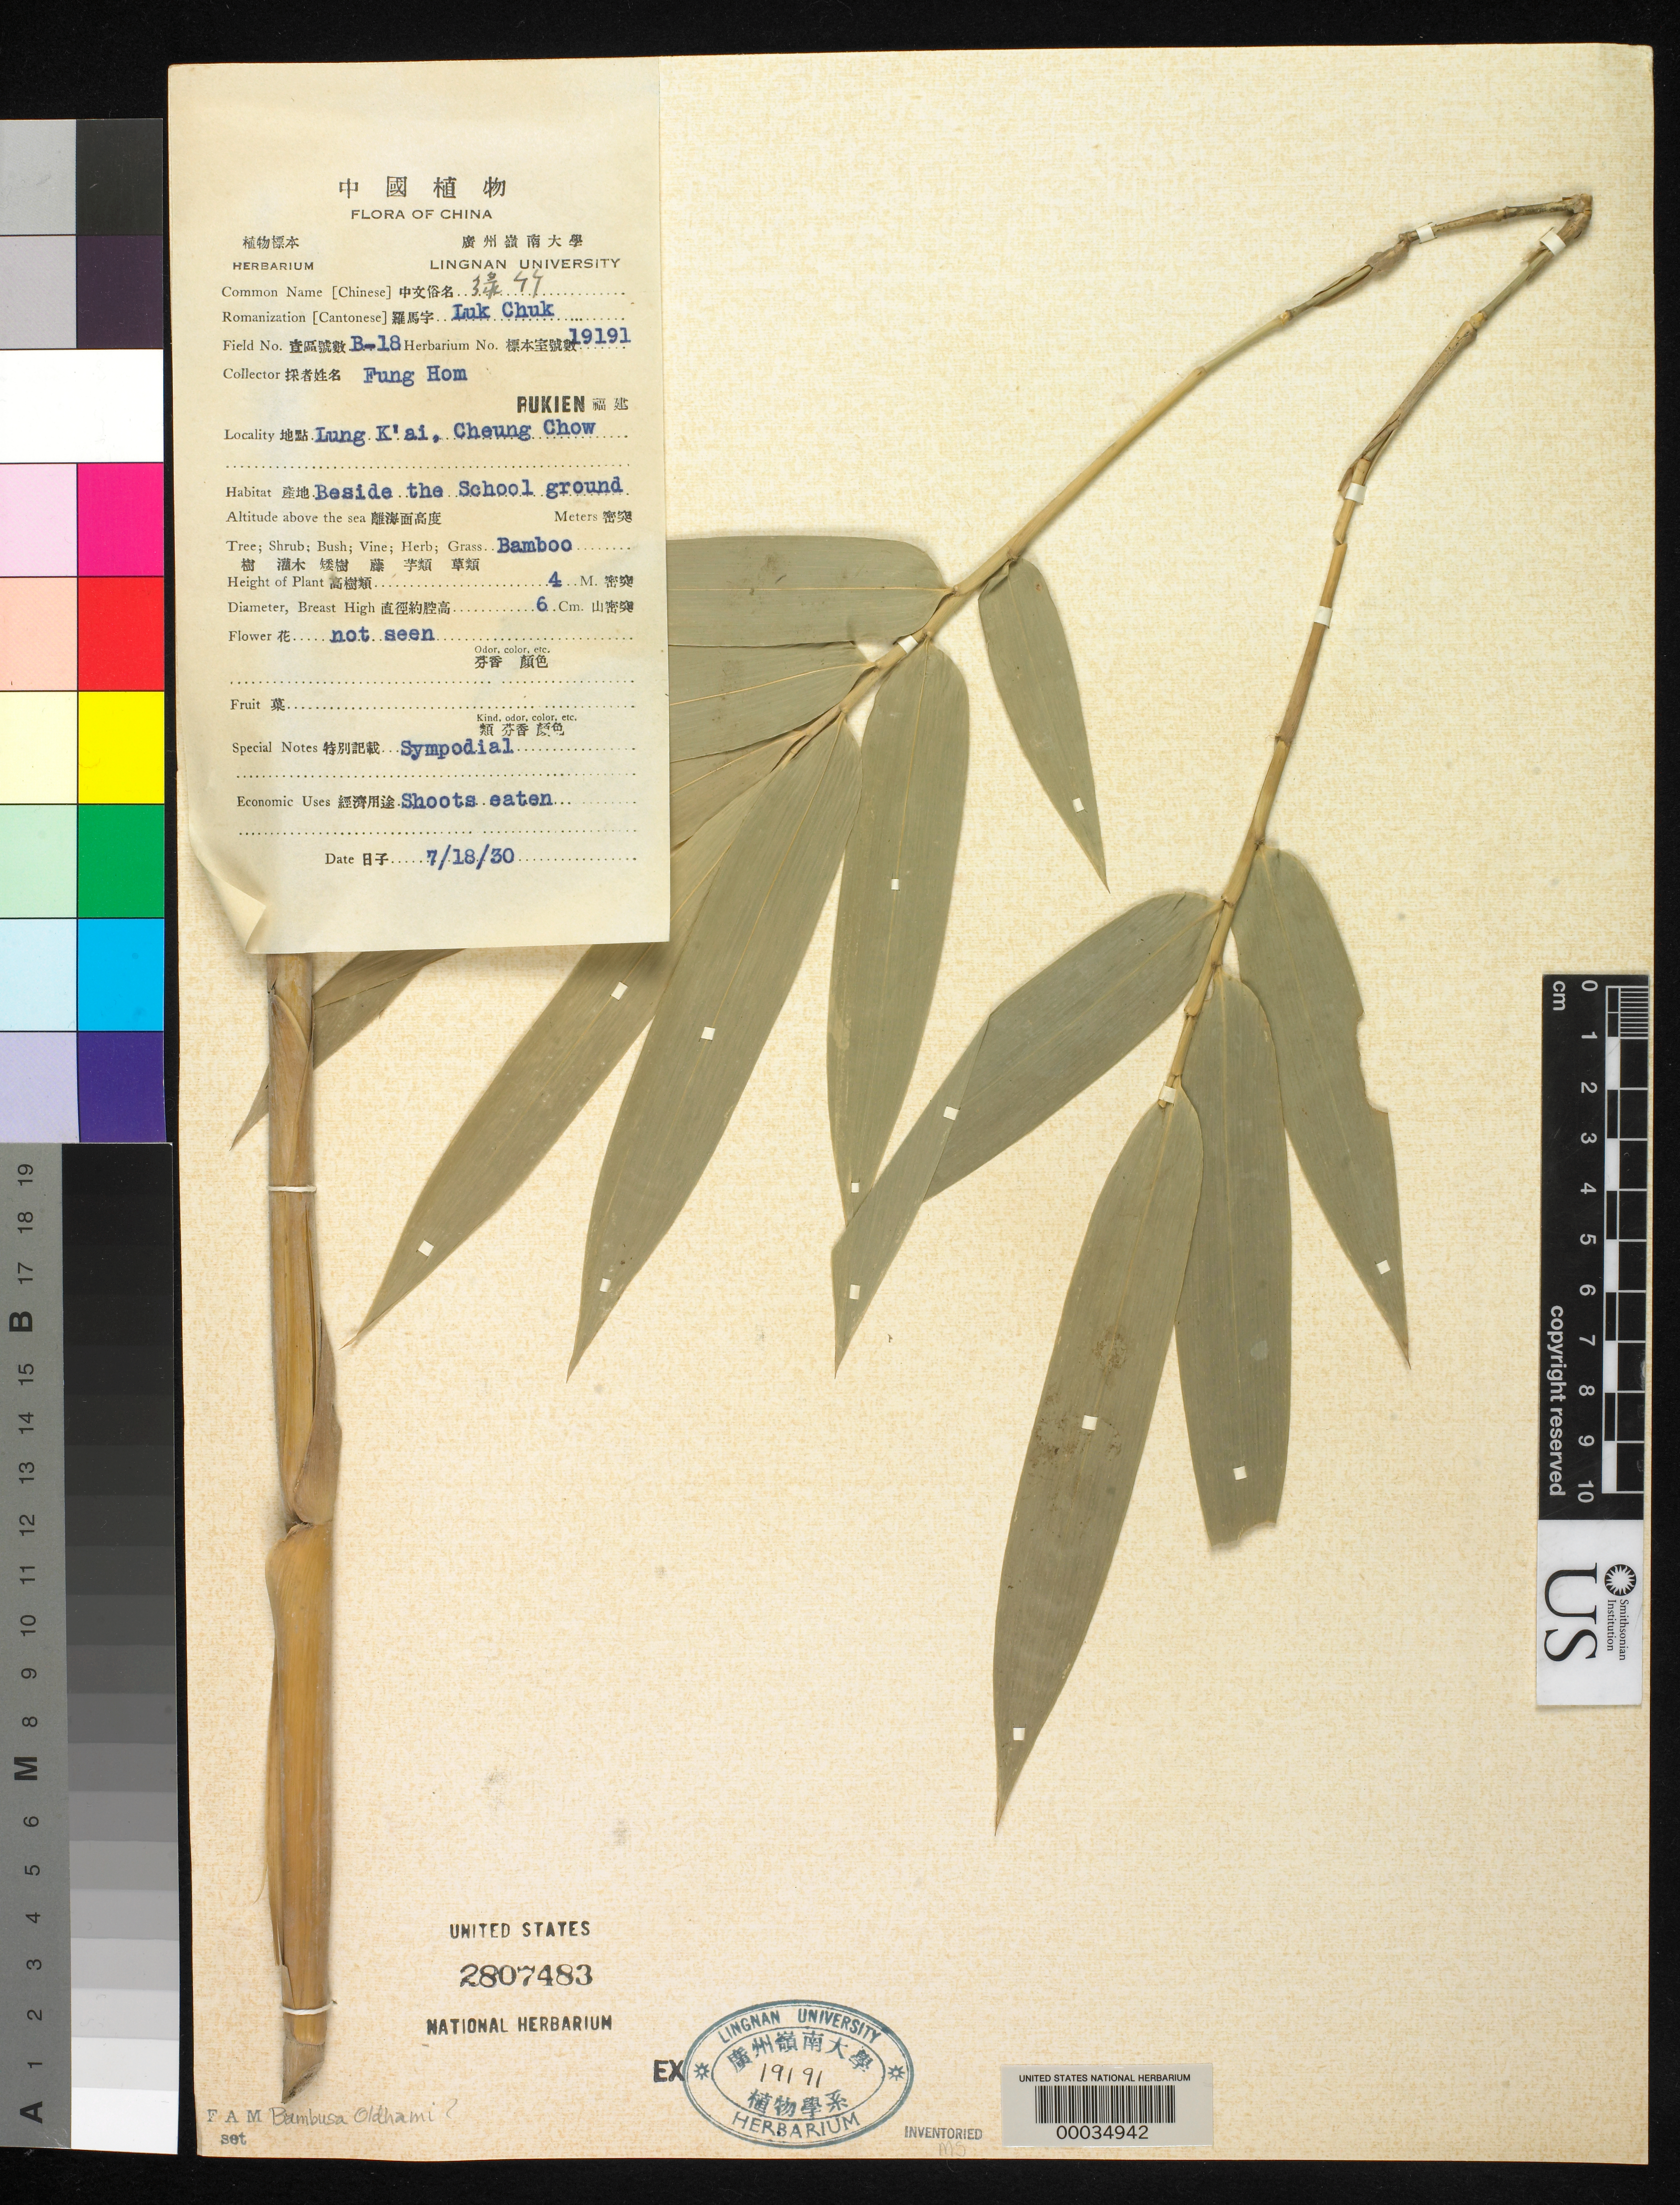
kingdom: Plantae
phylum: Tracheophyta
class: Liliopsida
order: Poales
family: Poaceae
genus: Bambusa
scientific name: Bambusa oldhamii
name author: Munro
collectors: H. L. Fung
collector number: B-18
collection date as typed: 18 Jul 1930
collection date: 1930-07-18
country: China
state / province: Fujian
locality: Lung k'ai, cheung chow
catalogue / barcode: US 2807483